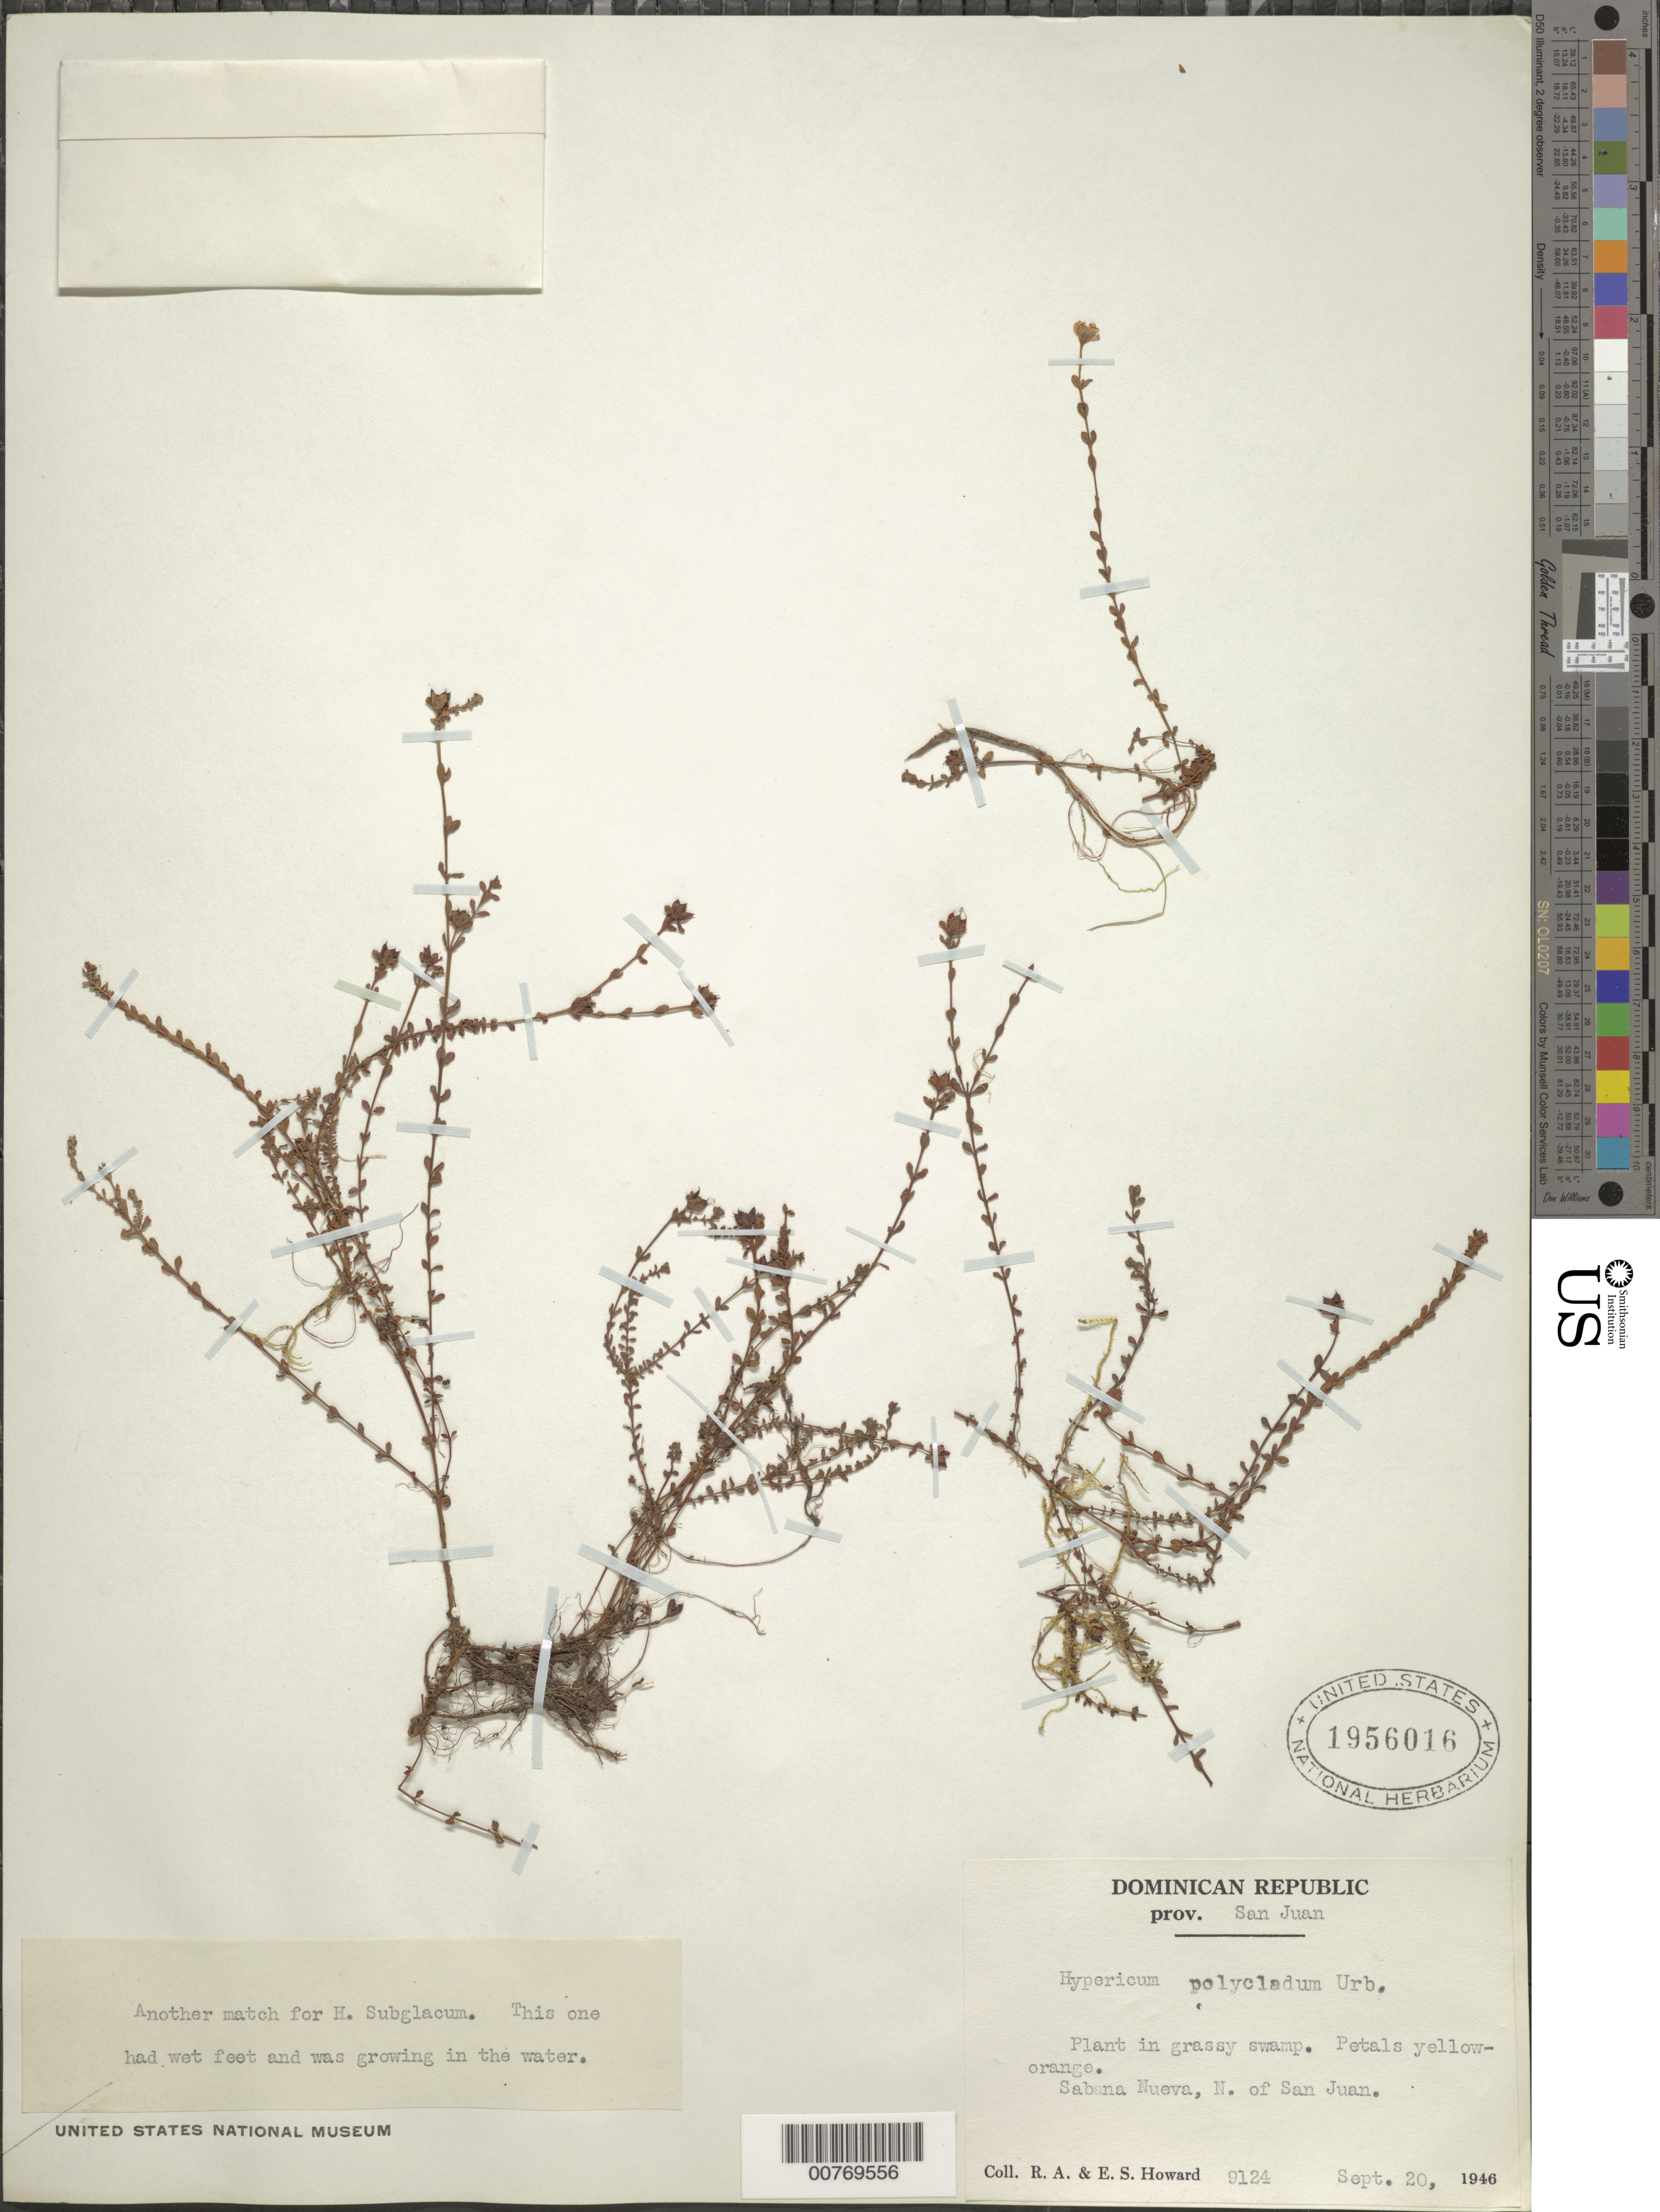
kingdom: Plantae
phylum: Tracheophyta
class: Magnoliopsida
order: Malpighiales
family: Hypericaceae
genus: Hypericum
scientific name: Hypericum polycladum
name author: Urb.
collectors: R. A. Howard & E. S. Howard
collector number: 9124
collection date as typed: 20 Sep 1946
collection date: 1946-09-20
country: Dominican Republic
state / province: San Juan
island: Hispaniola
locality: Sabana Nueva, N. of San Juan.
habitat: Grassy swamp.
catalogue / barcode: US 1956016